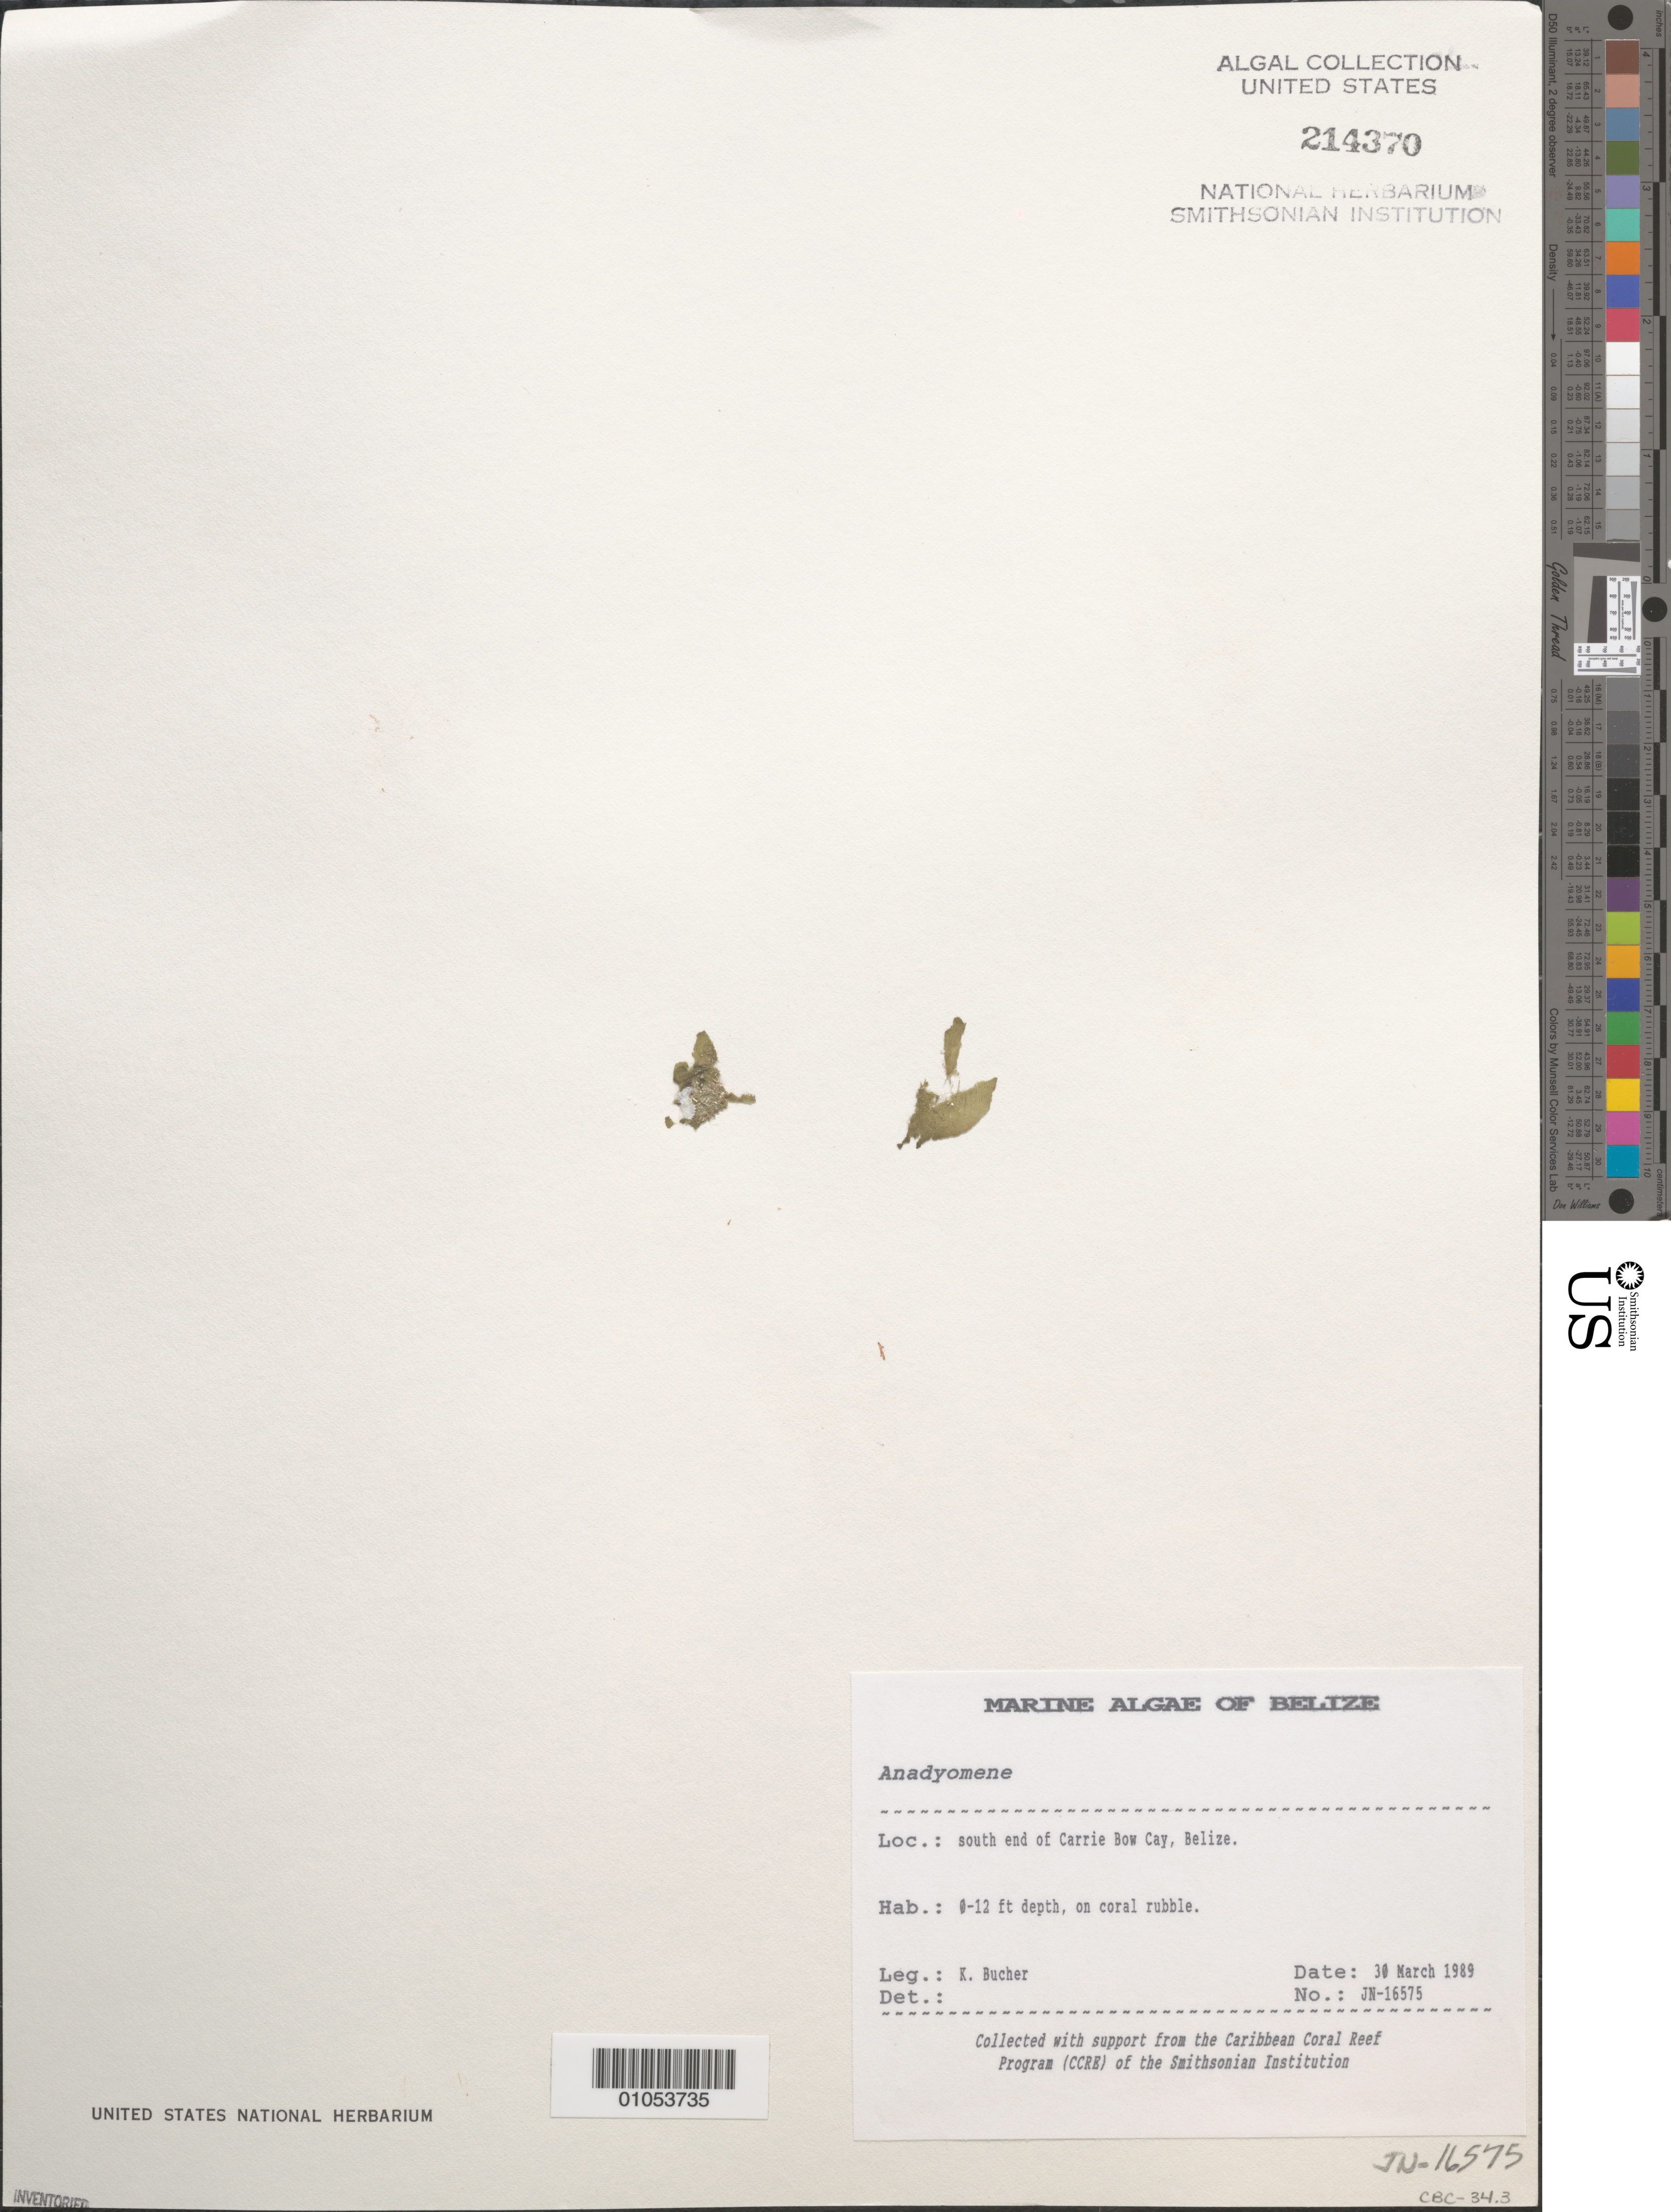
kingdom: Plantae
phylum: Chlorophyta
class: Ulvophyceae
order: Cladophorales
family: Anadyomenaceae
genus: Anadyomene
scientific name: Anadyomene sp.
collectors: K. E. Bucher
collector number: JN-16575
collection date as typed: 30 Mar 1989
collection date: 1989-03-30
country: Belize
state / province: Stann Creek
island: Carrie Bow Cay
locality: South end of Carrie Bow Cay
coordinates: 16 48'N, 88 05'W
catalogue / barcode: US 214370